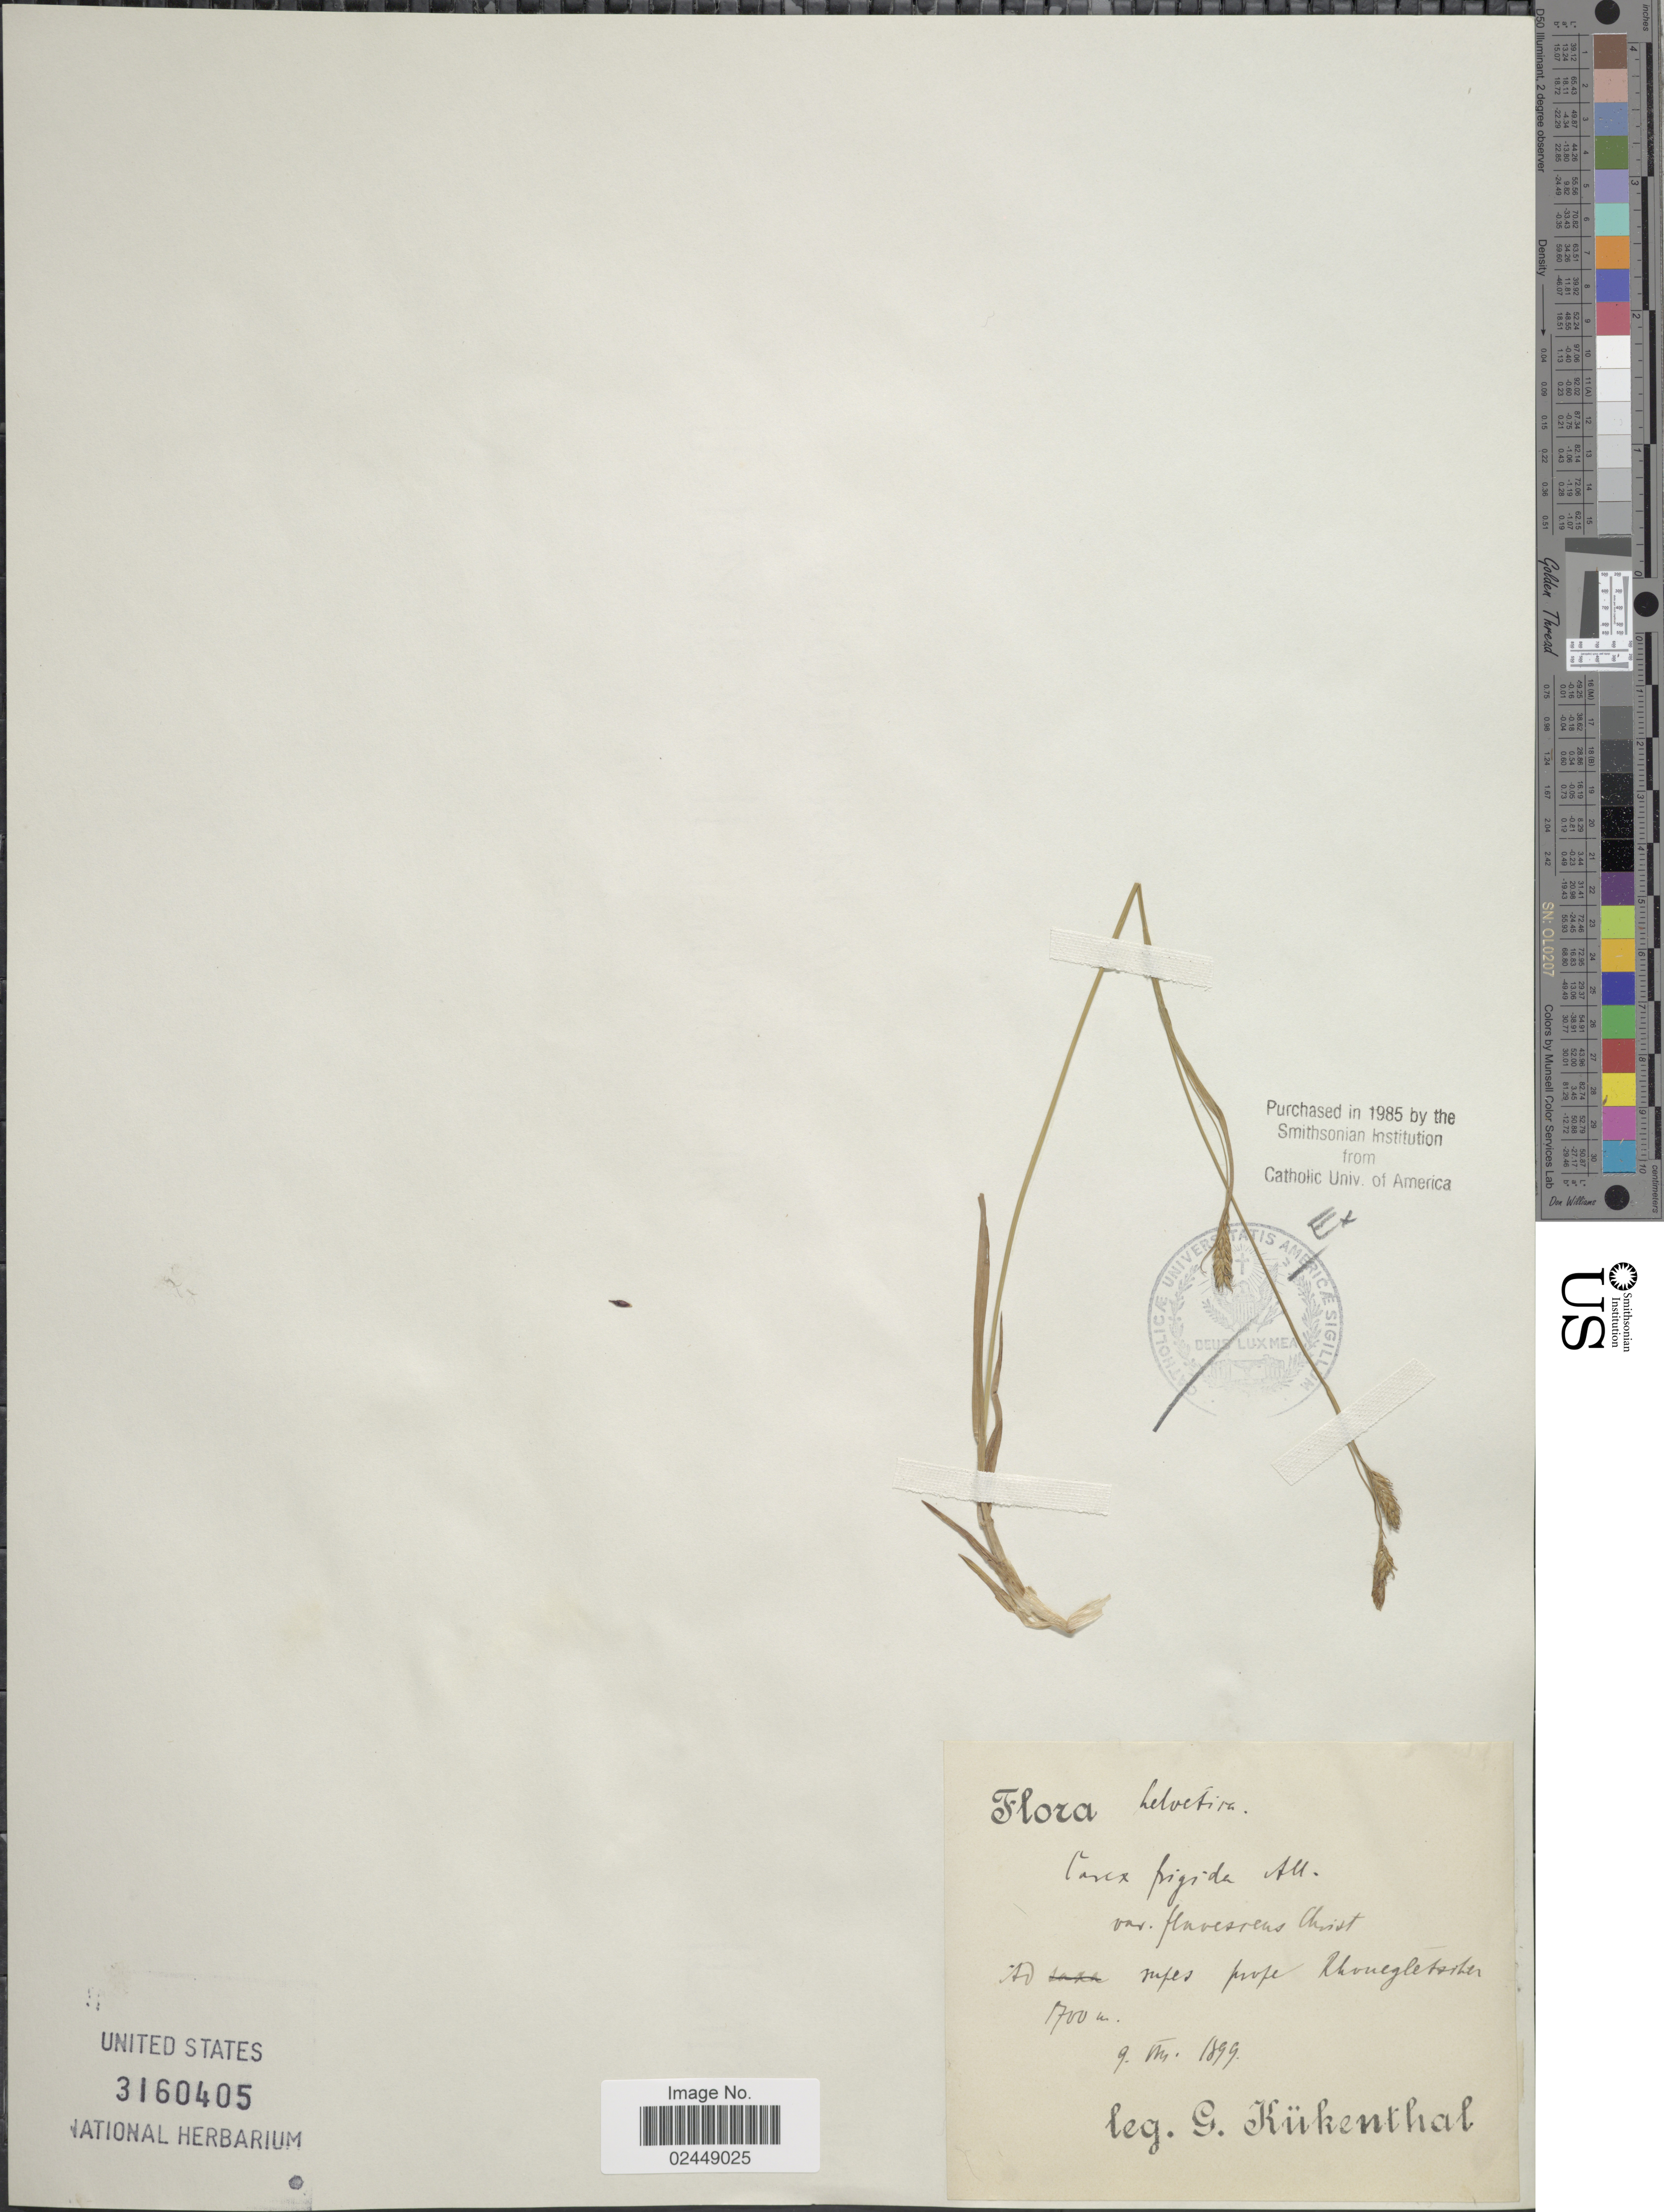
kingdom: Plantae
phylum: Tracheophyta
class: Liliopsida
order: Poales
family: Cyperaceae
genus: Carex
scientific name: Carex frigida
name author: All.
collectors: G. Kükenthal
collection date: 1899-08-09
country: Switzerland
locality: Helvetica, infes prope Rhonegletsihen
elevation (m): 1700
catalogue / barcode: US 3160405